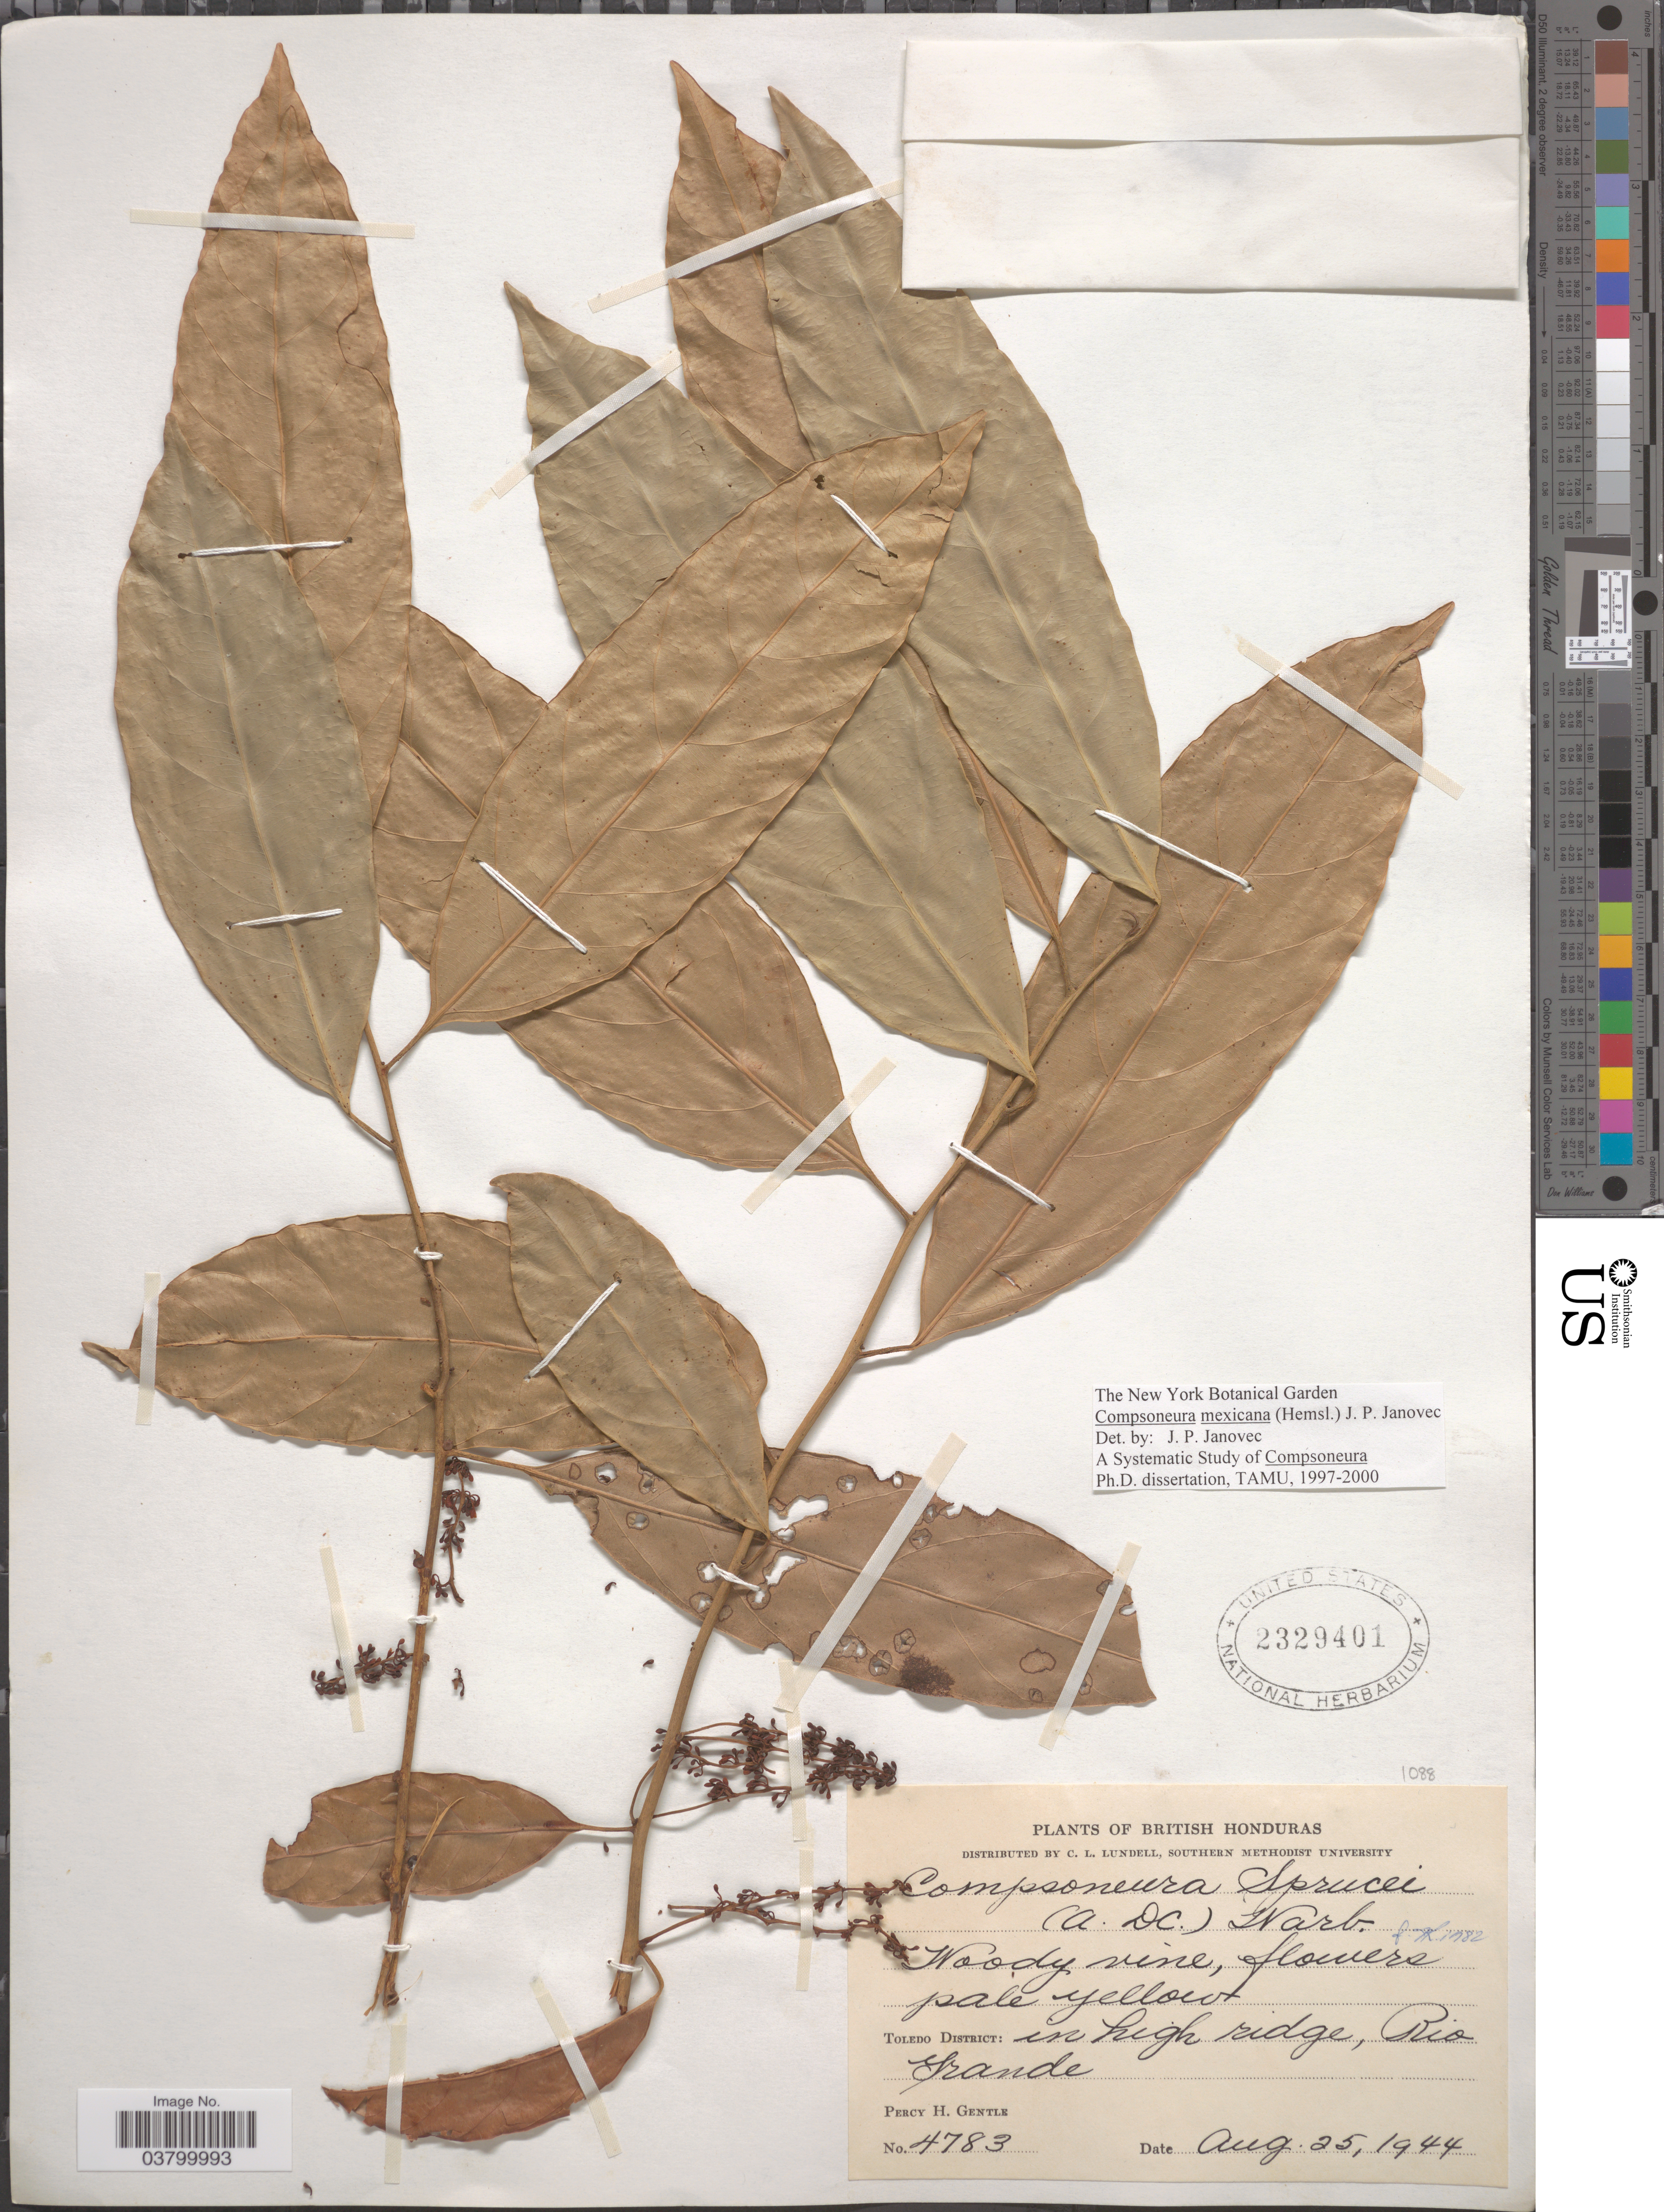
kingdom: Plantae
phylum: Tracheophyta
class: Magnoliopsida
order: Magnoliales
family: Myristicaceae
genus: Compsoneura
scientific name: Compsoneura sprucei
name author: (A. DC.) Warb.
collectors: P. H. Gentle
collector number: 4783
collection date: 1944-08-25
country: Belize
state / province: Toledo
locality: British Honduras. Toledo District: in high ridge, Rio Grande.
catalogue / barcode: US 2329401